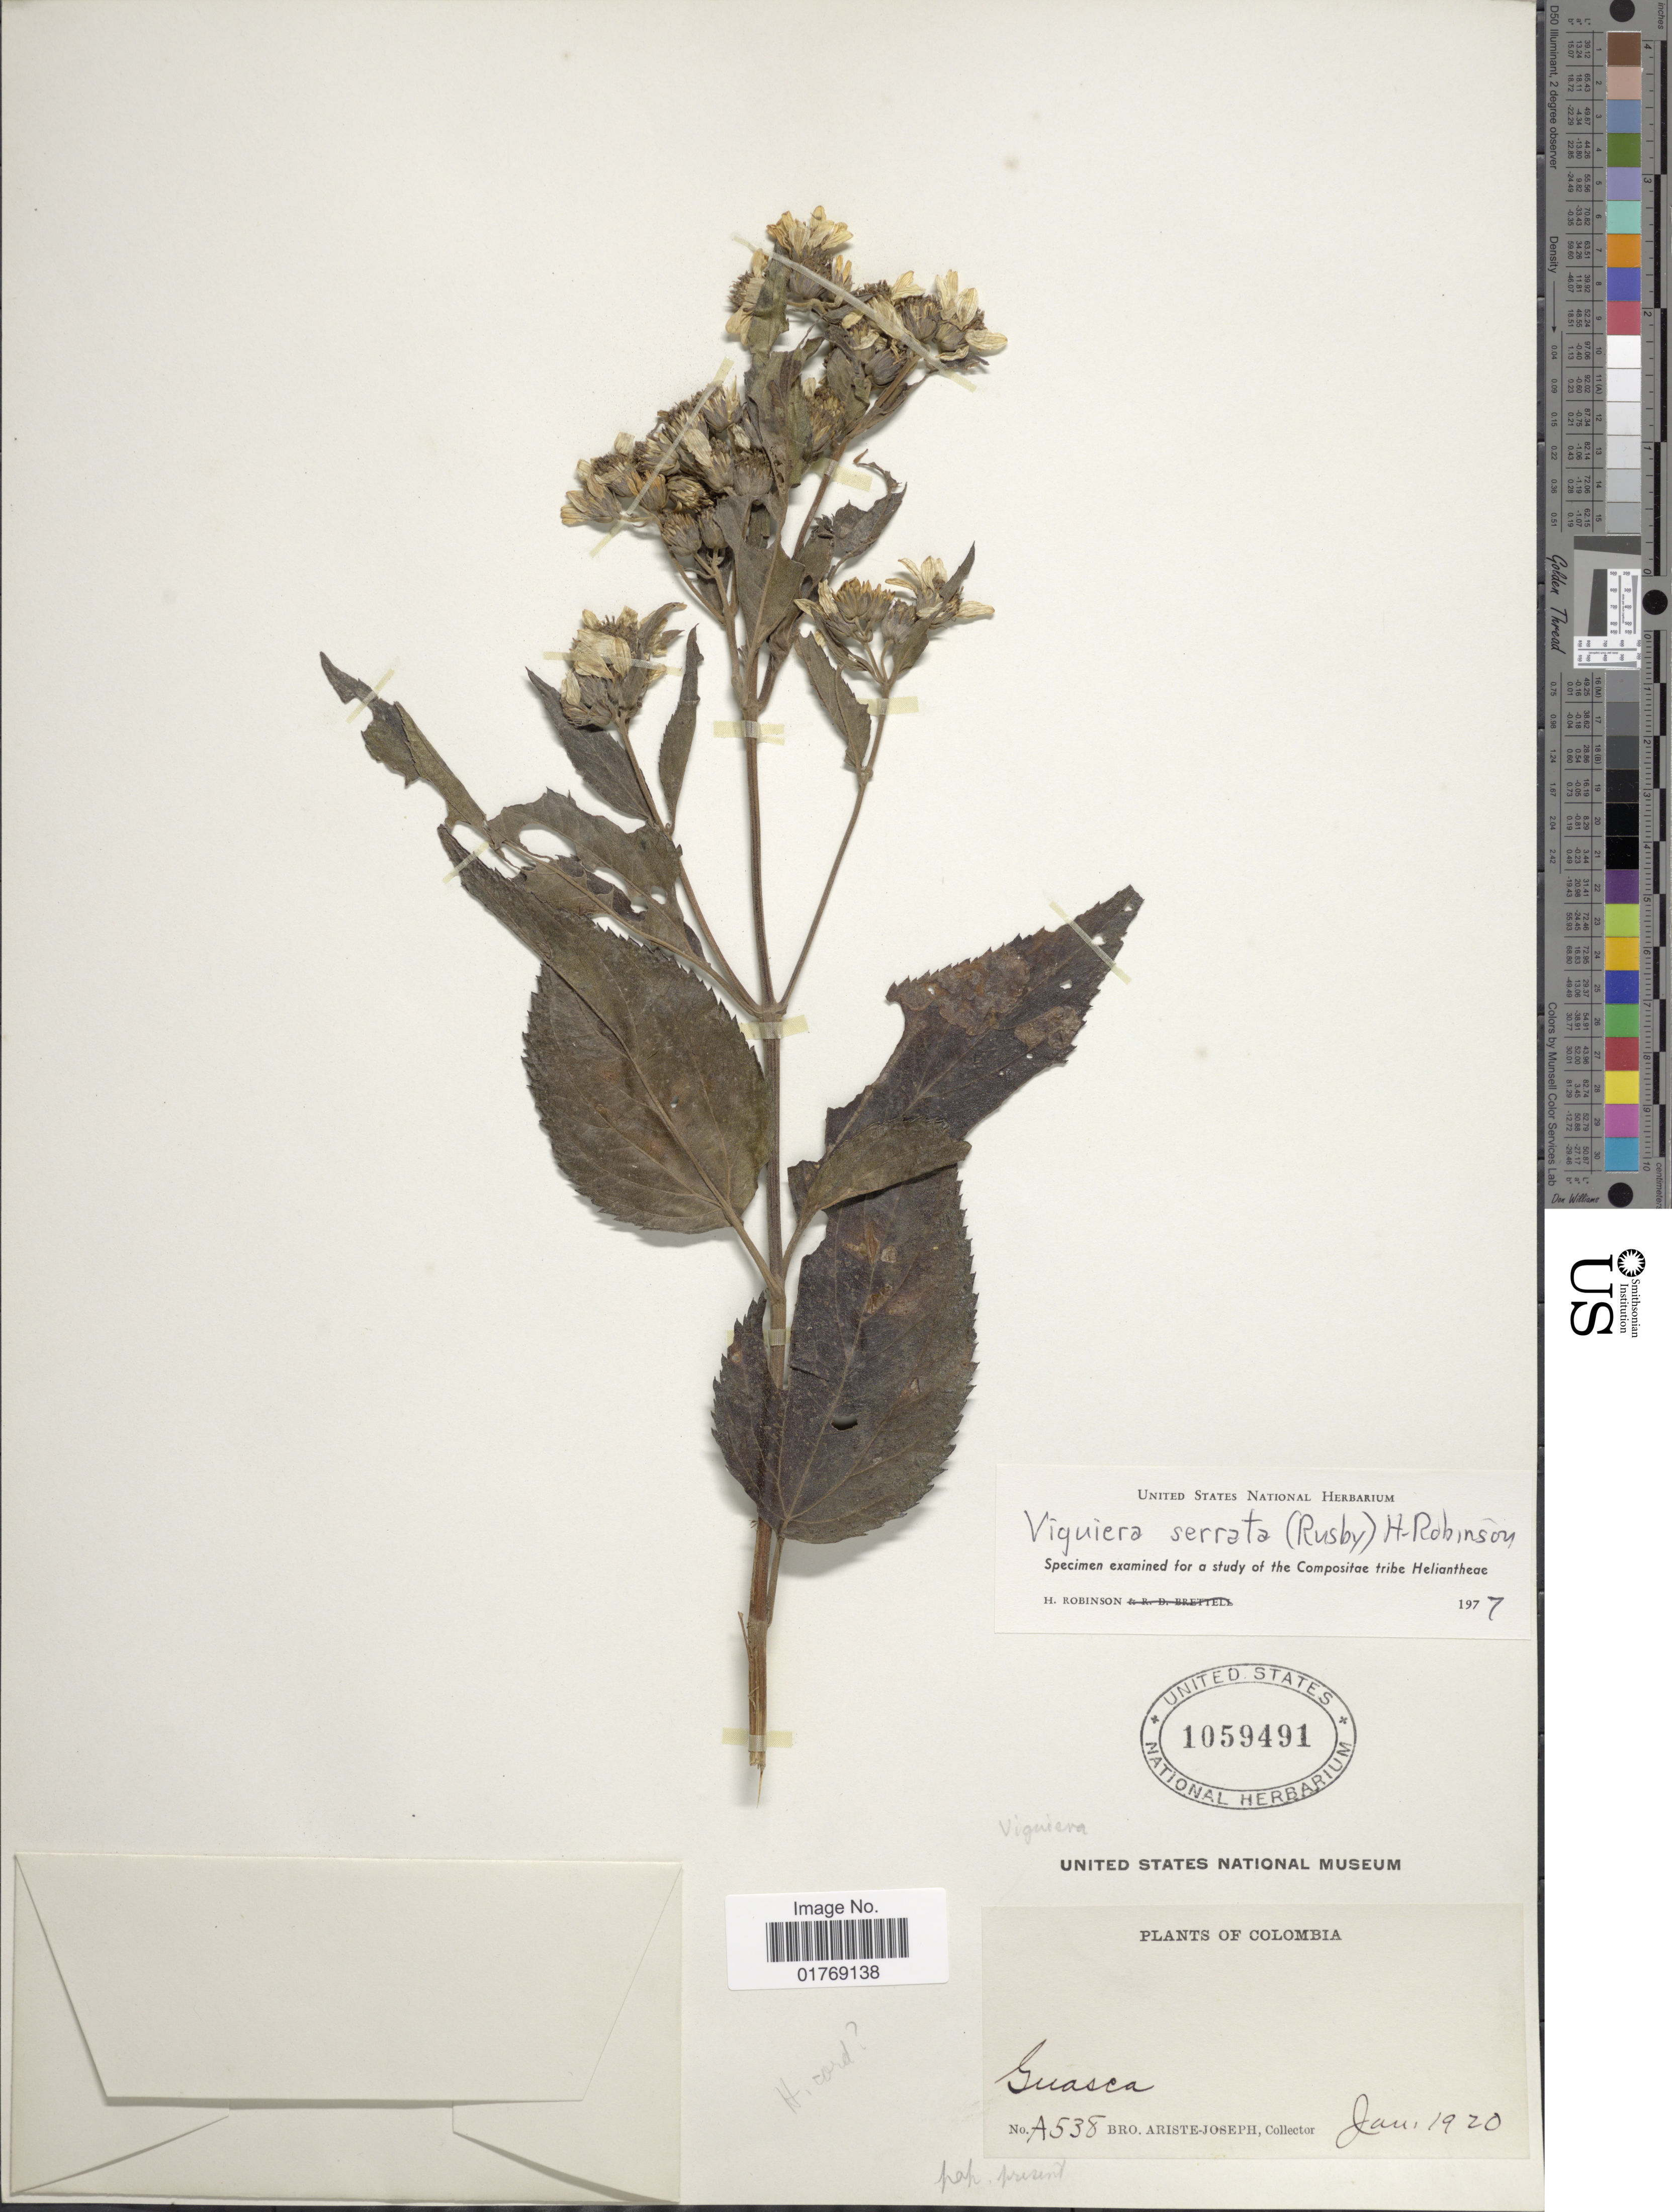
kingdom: Plantae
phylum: Tracheophyta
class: Magnoliopsida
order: Asterales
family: Asteraceae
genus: Viguiera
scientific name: Viguiera serrata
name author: (Rusby) H. Rob.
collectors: Bro. Ariste-Joseph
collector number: A538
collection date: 1920-01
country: Colombia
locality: Guasca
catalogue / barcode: US 1059491